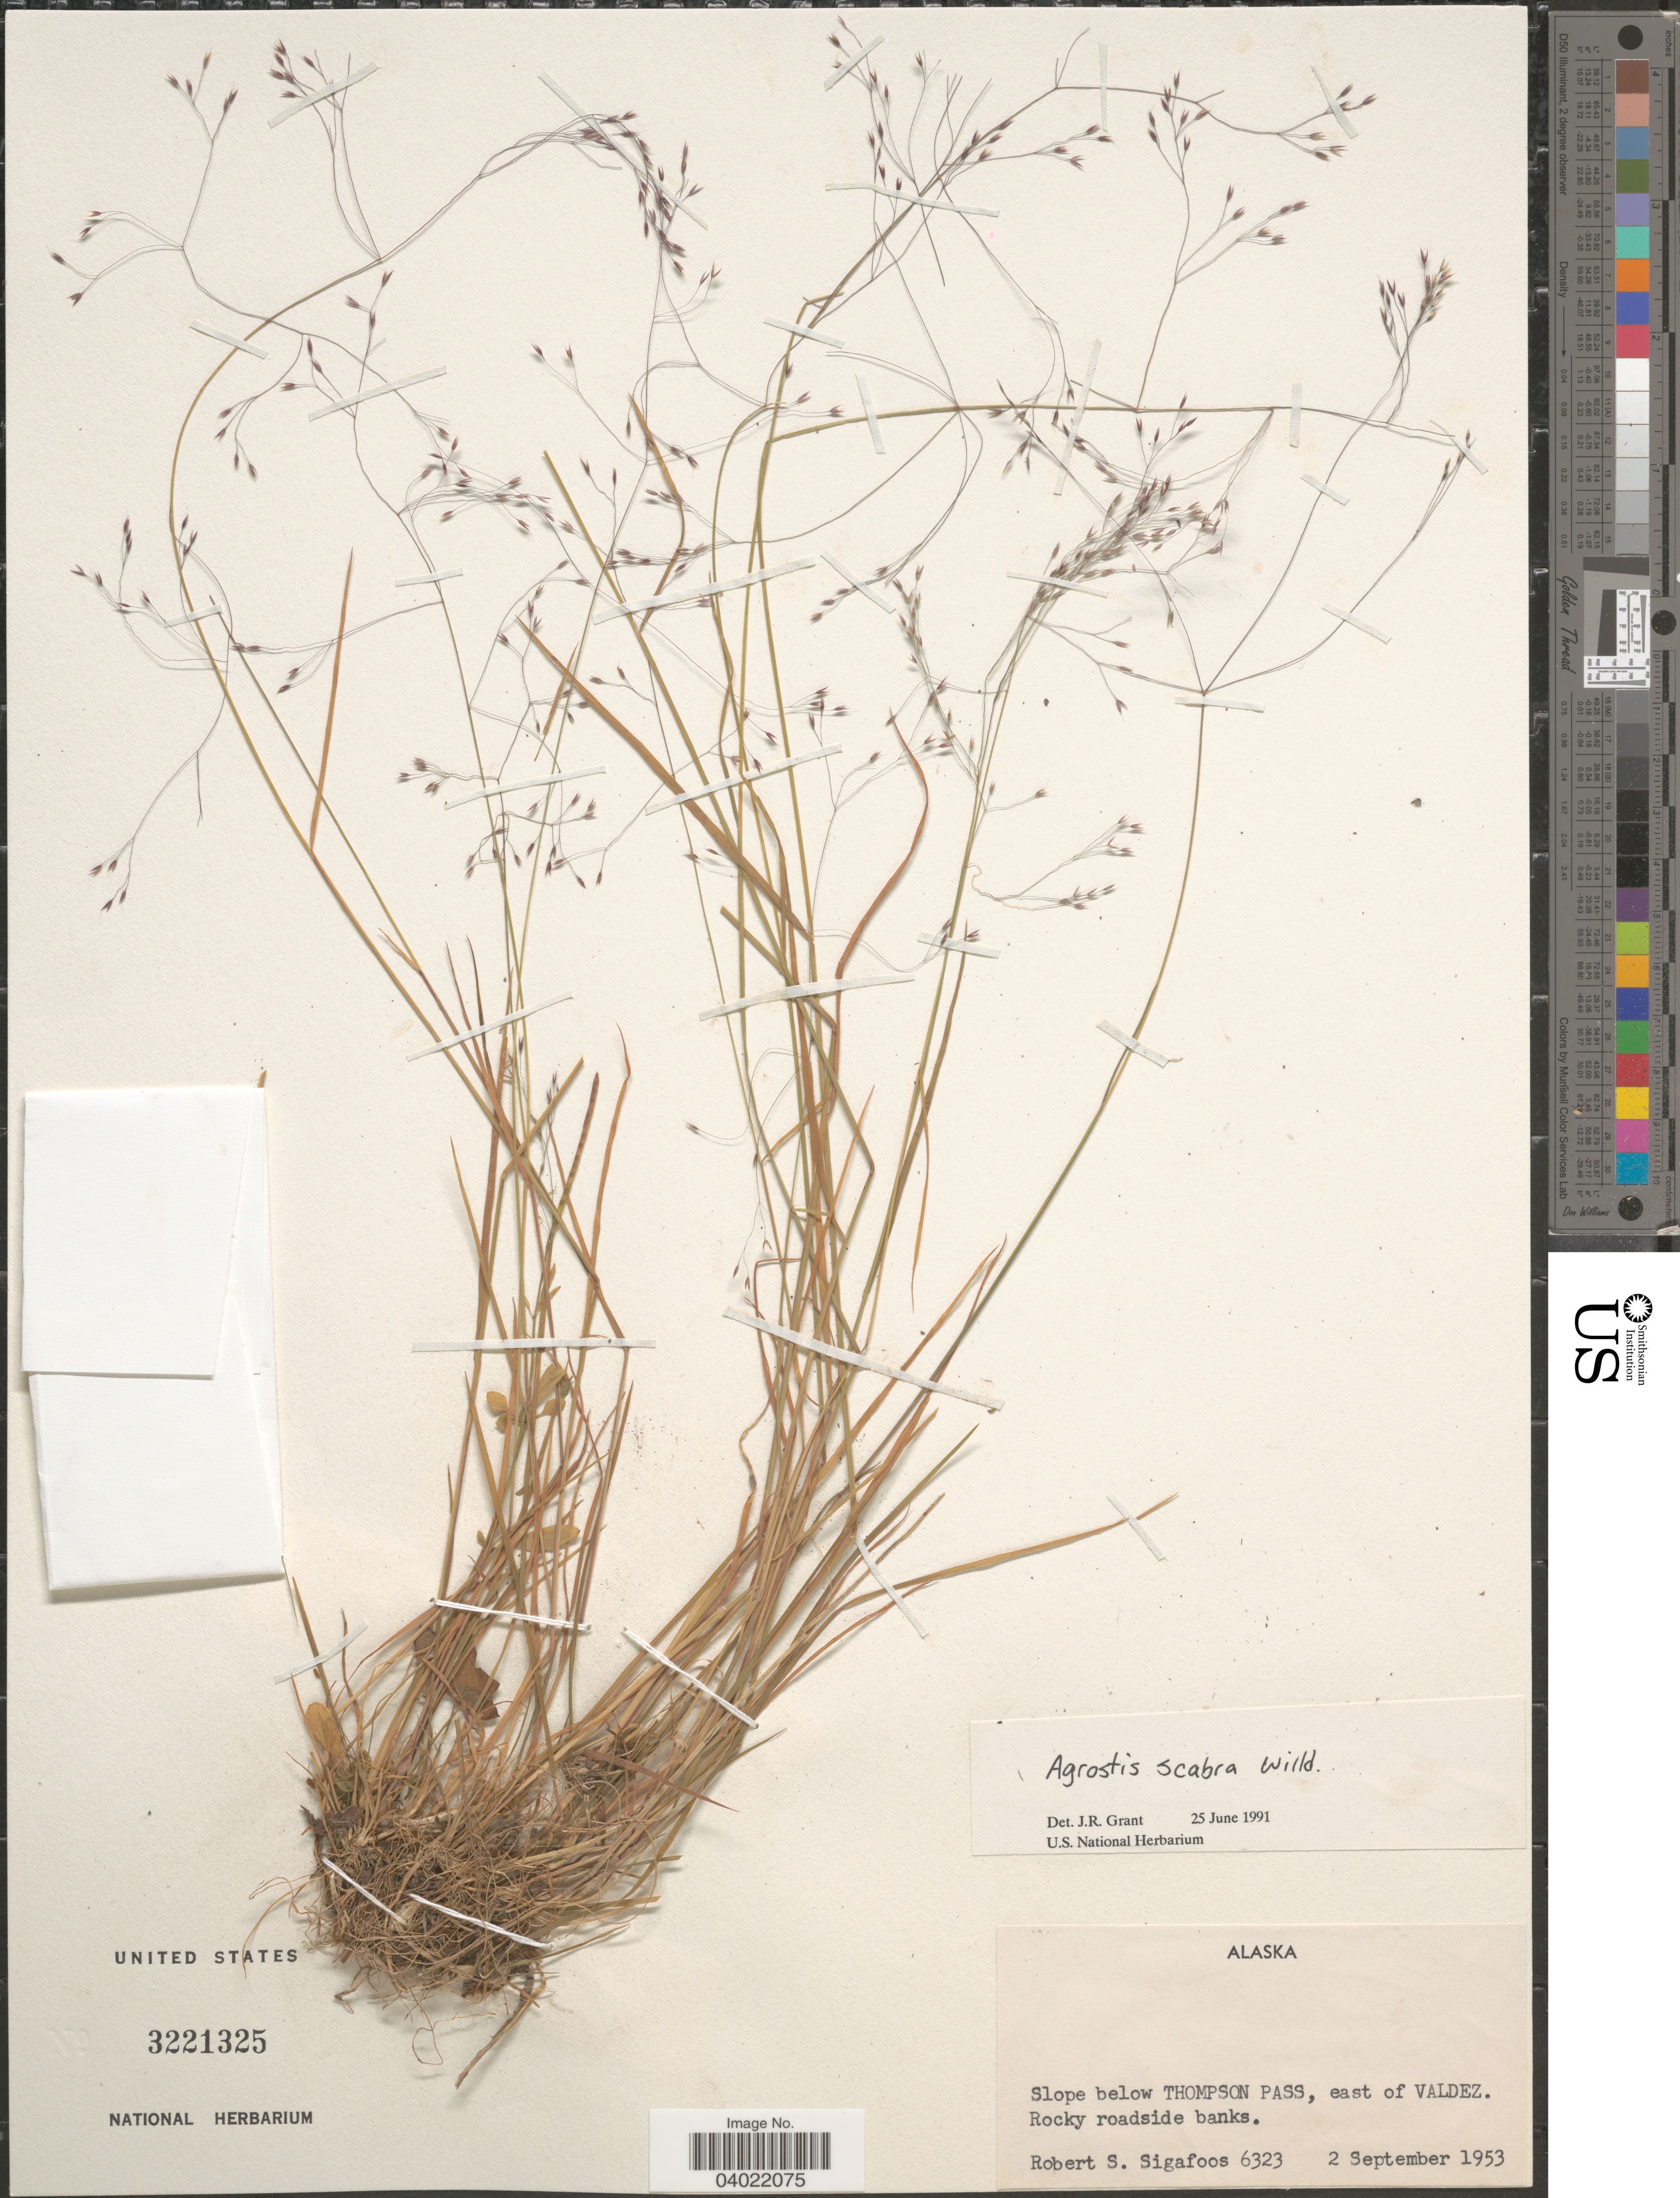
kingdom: Plantae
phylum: Tracheophyta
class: Liliopsida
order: Poales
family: Poaceae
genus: Agrostis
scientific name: Agrostis scabra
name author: Willd.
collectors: R. Sigafoos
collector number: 6323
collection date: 1953-09-02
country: United States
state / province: Alaska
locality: Slope below Thompson Pass, east of Valdez. Rocky roadside banks.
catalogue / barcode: US 3221325